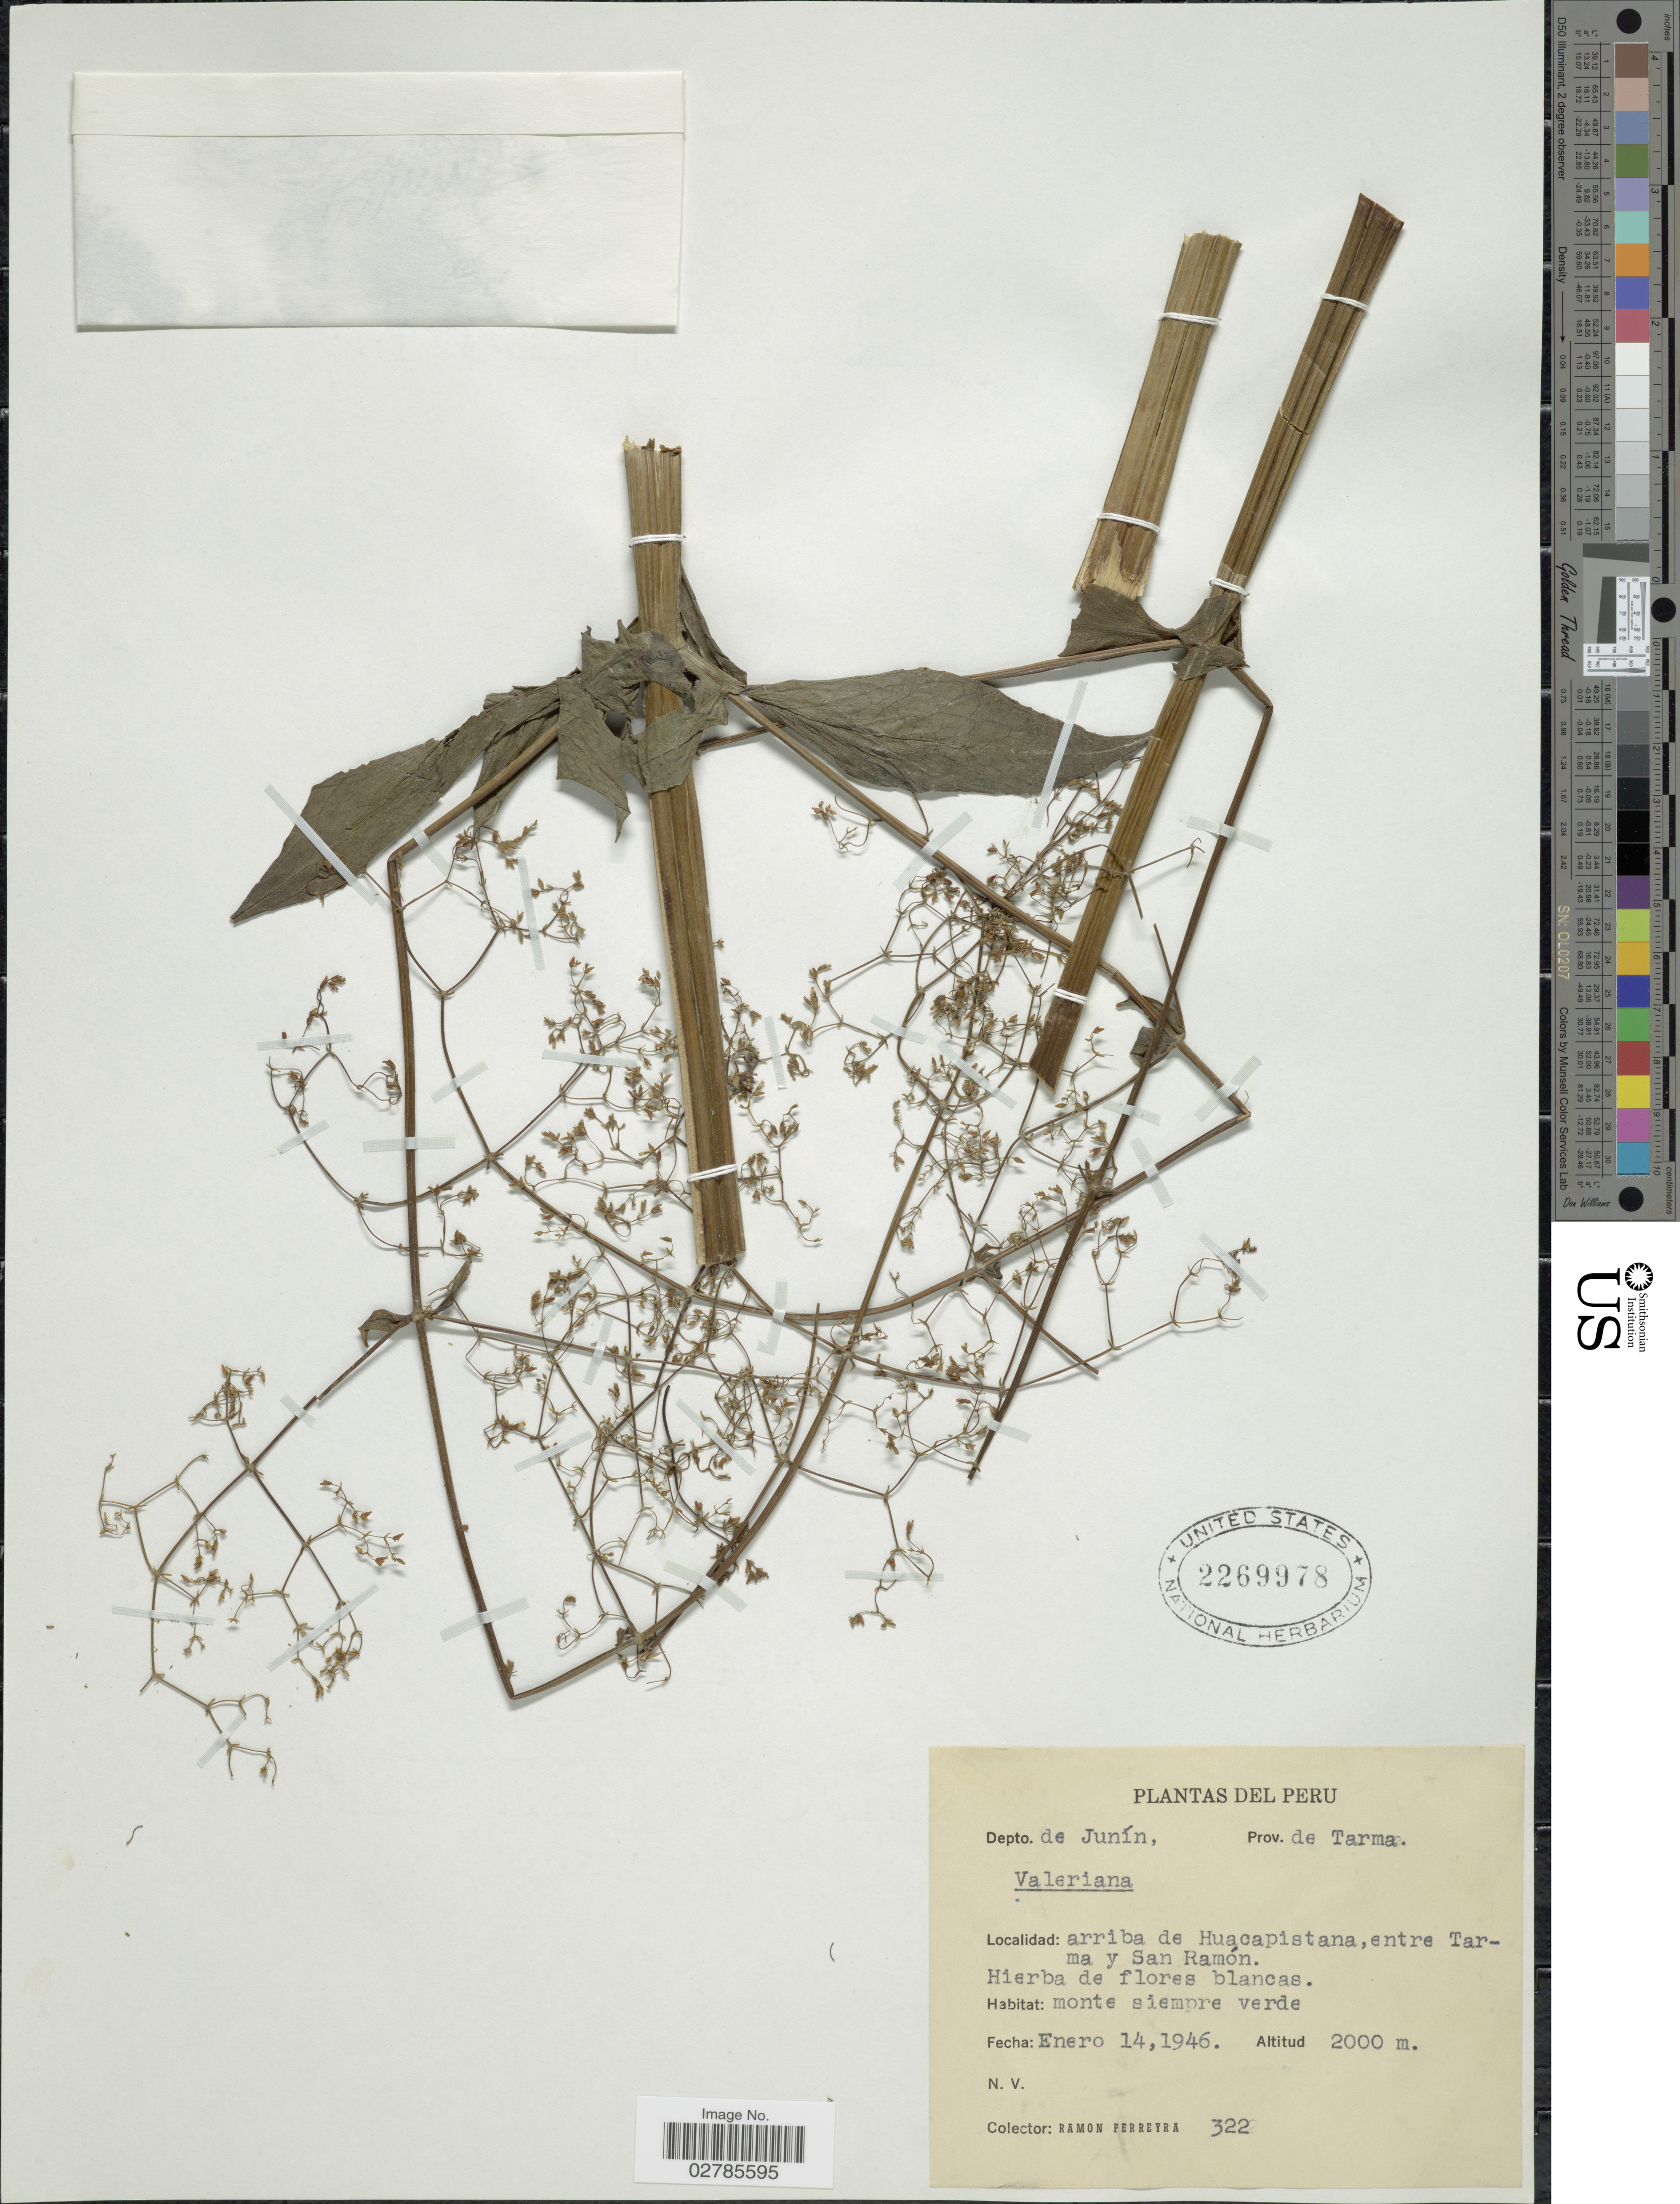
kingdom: Plantae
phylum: Tracheophyta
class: Magnoliopsida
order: Dipsacales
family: Caprifoliaceae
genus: Valeriana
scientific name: Valeriana sp.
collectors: R. A. Ferreyra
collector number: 322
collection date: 1946-01-14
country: Peru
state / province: Junín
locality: Depto. de Junín, Prov. de Tarma, arriba de Huacapistana, entre Tarma y San Ramón.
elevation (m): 2000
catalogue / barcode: US 2269978